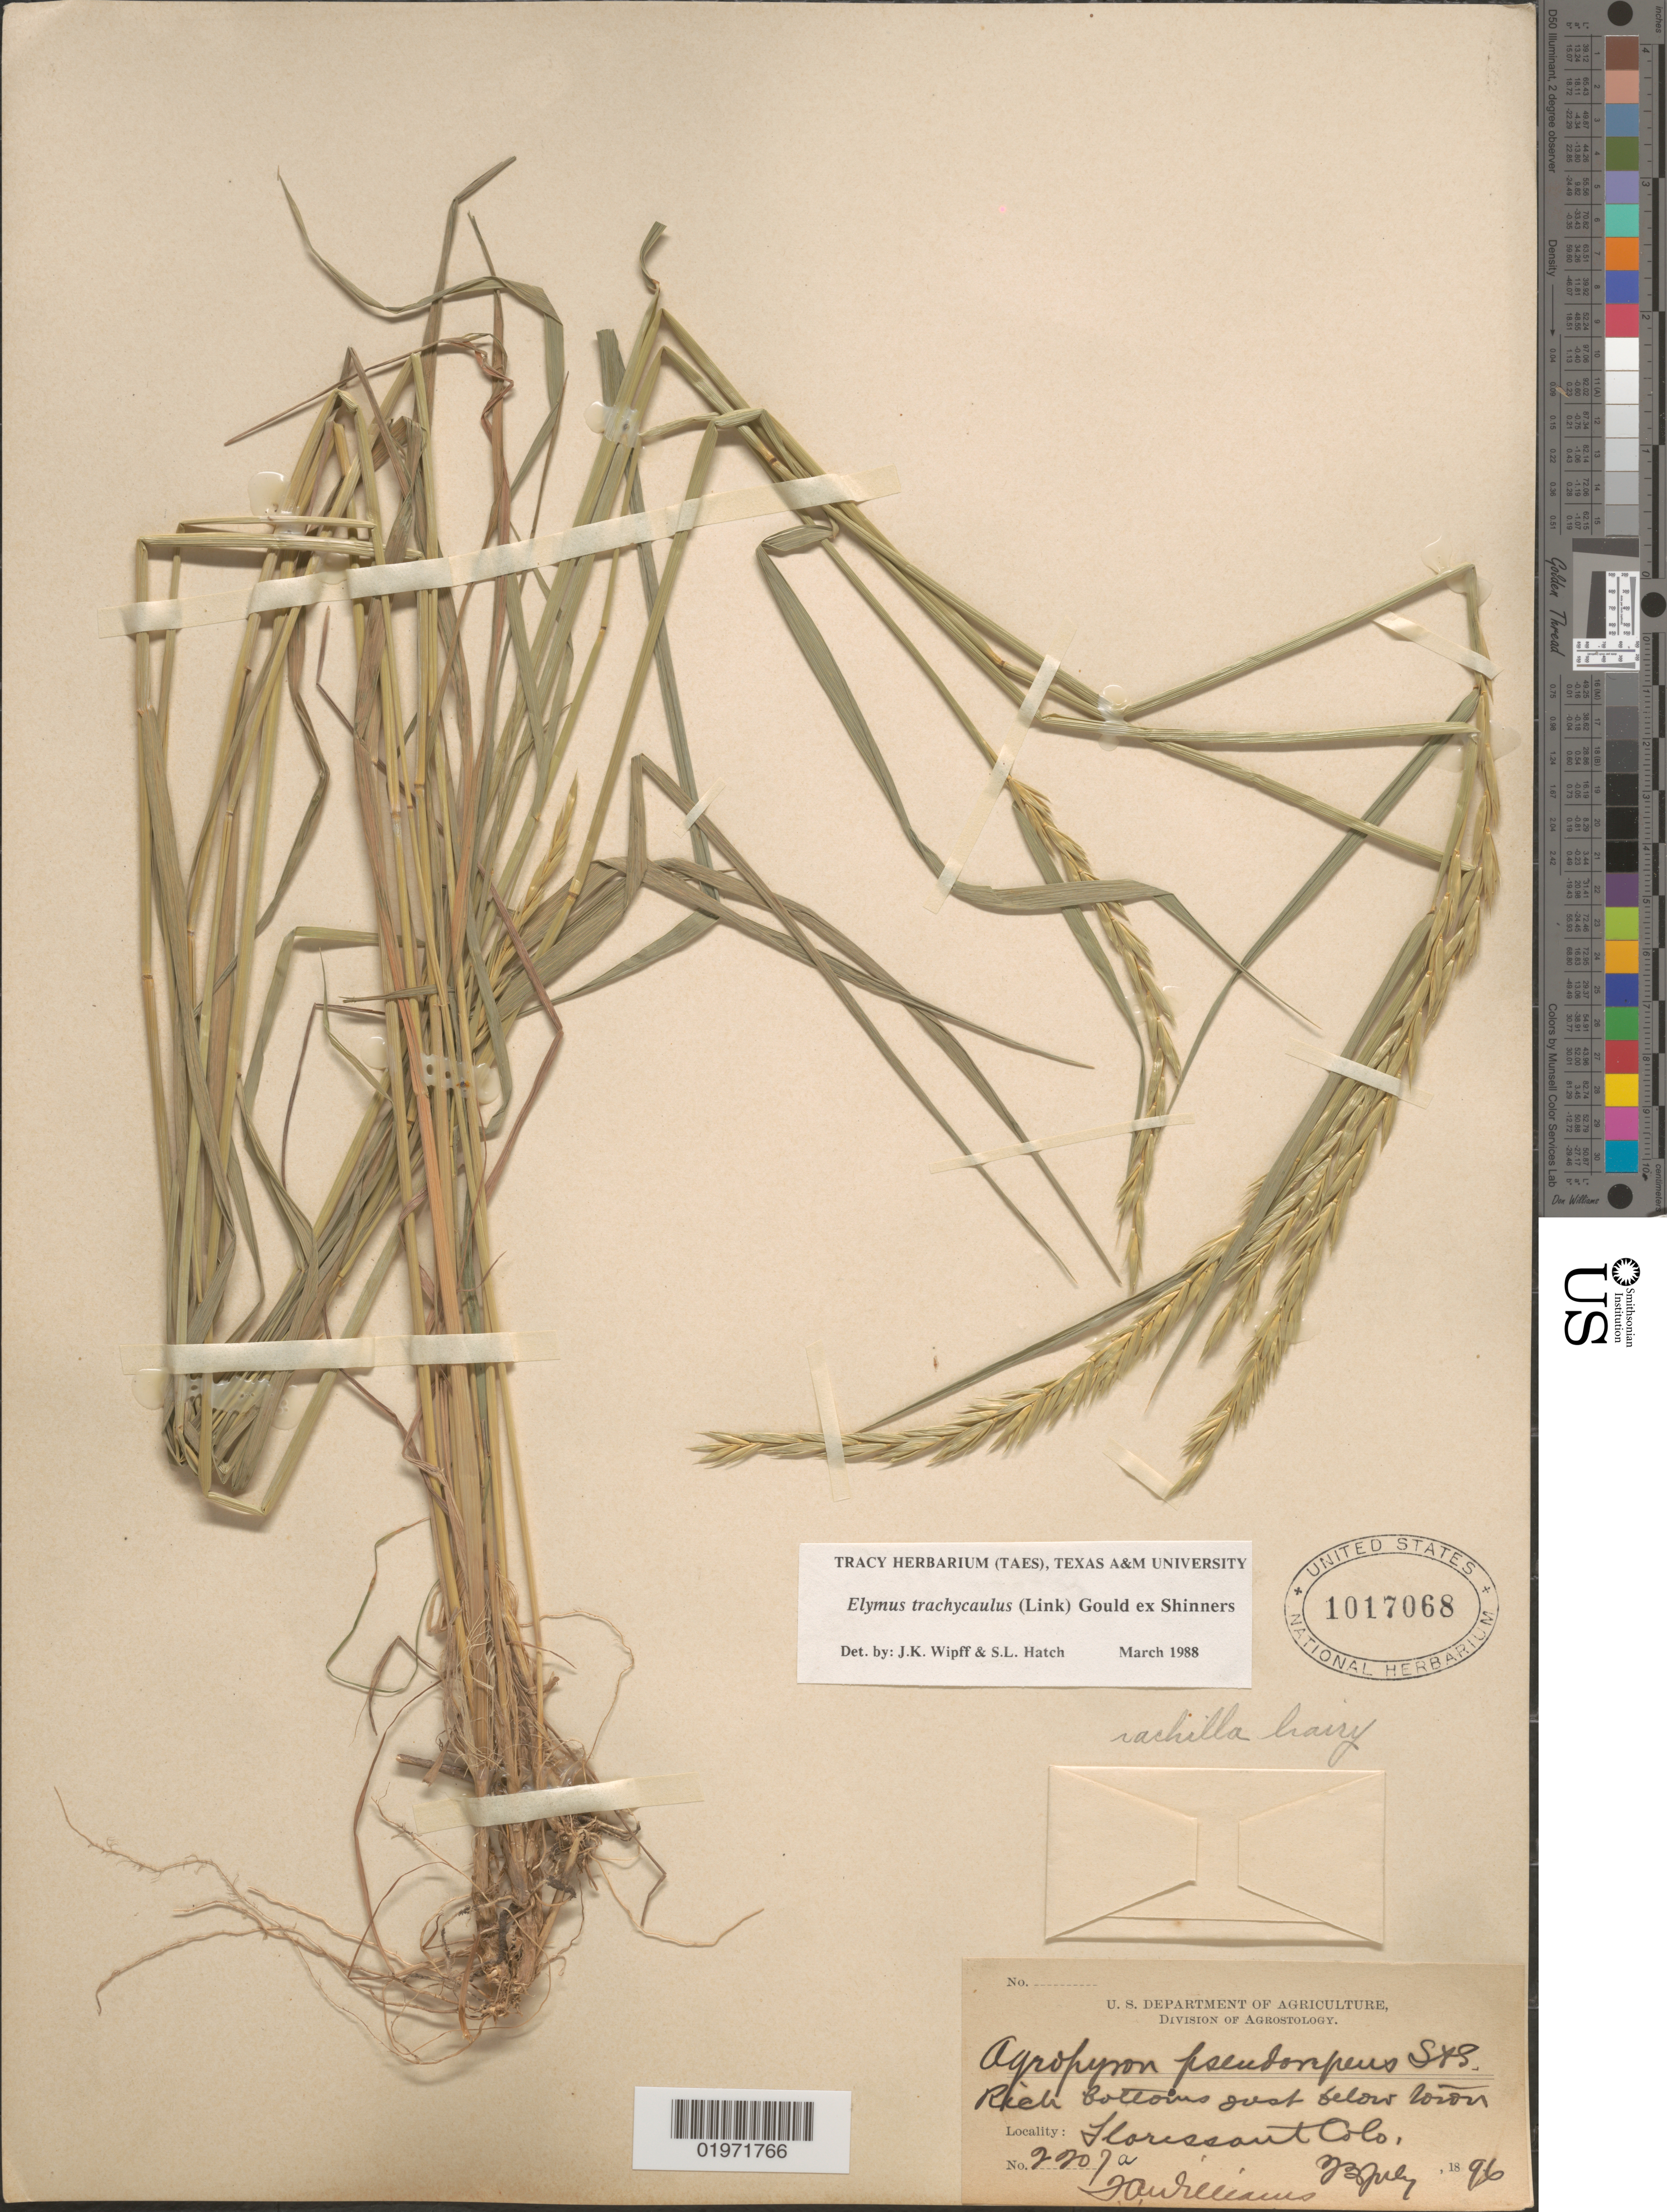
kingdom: Plantae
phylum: Tracheophyta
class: Liliopsida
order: Poales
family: Poaceae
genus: Elymus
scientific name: Elymus trachycaulus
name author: (Link) Gould ex Shinners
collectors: T. Williams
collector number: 2207a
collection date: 1896-07-23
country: United States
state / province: Colorado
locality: Rich bottoms just below town, Florissant.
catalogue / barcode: US 1017068